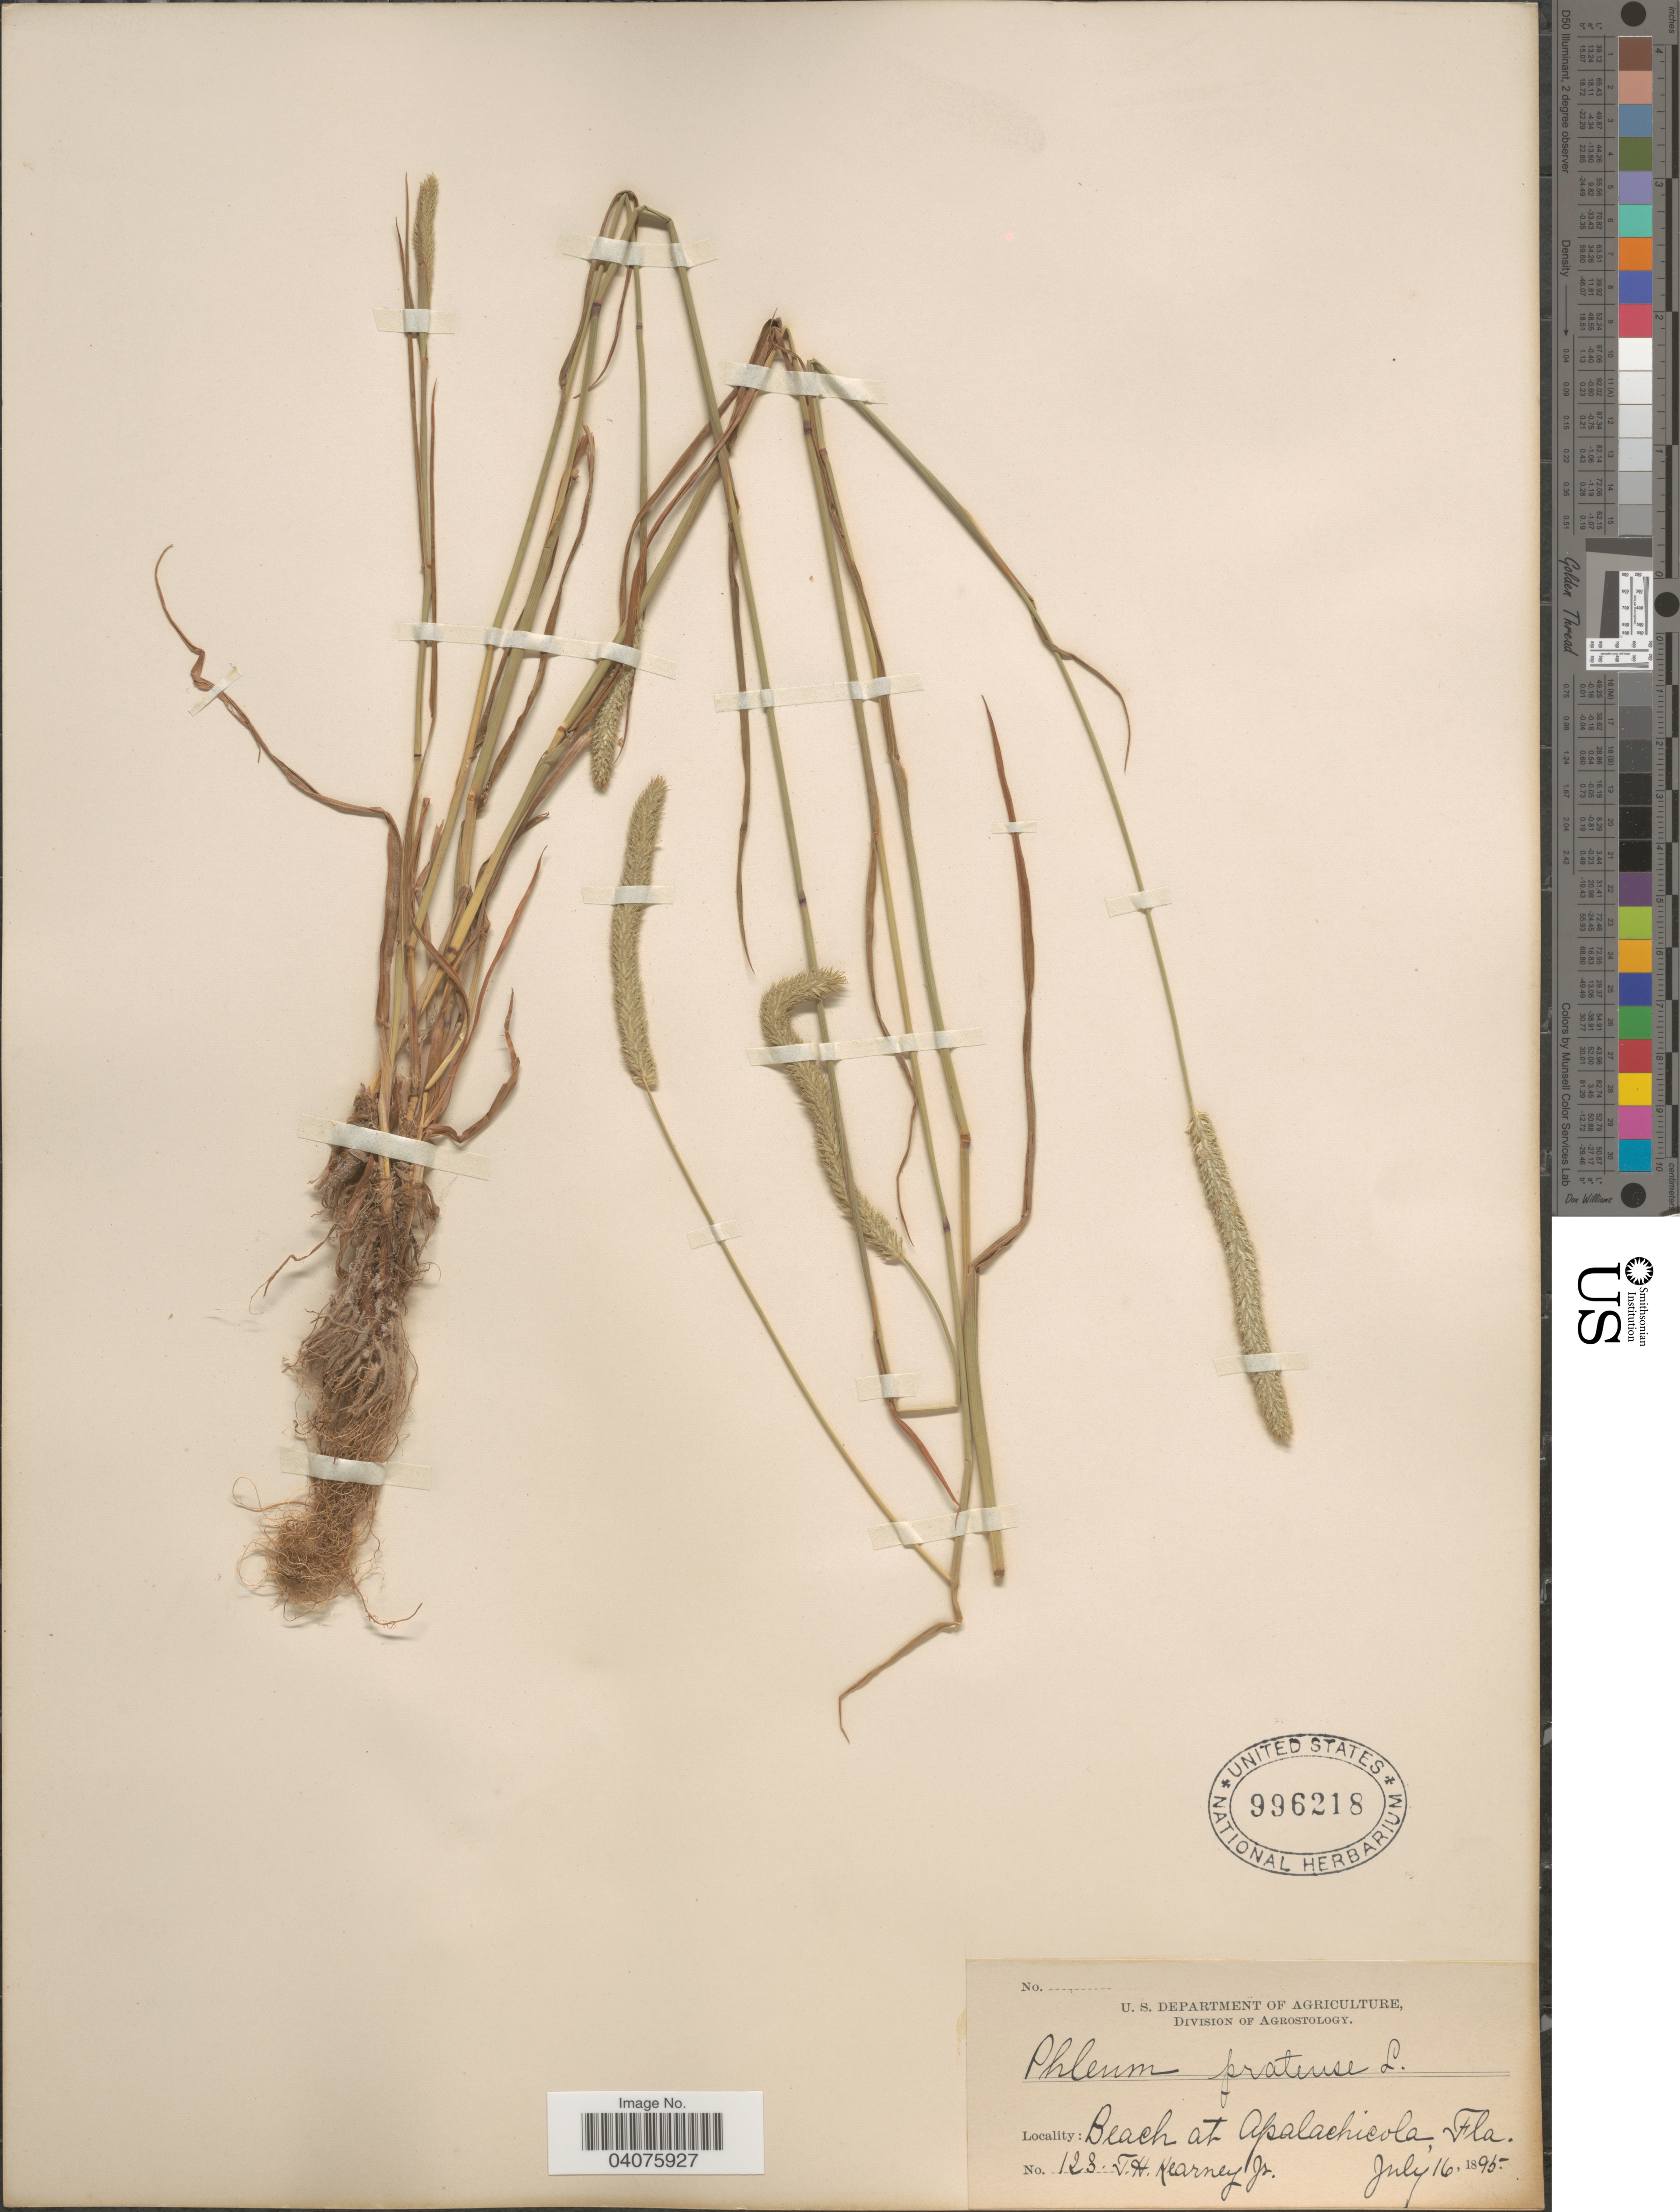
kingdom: Plantae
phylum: Tracheophyta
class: Liliopsida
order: Poales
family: Poaceae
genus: Phleum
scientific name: Phleum pratense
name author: L.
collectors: T. H. Kearney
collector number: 123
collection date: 1895-07-16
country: United States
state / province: Florida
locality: Beach at Apalachicola.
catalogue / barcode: US 996218